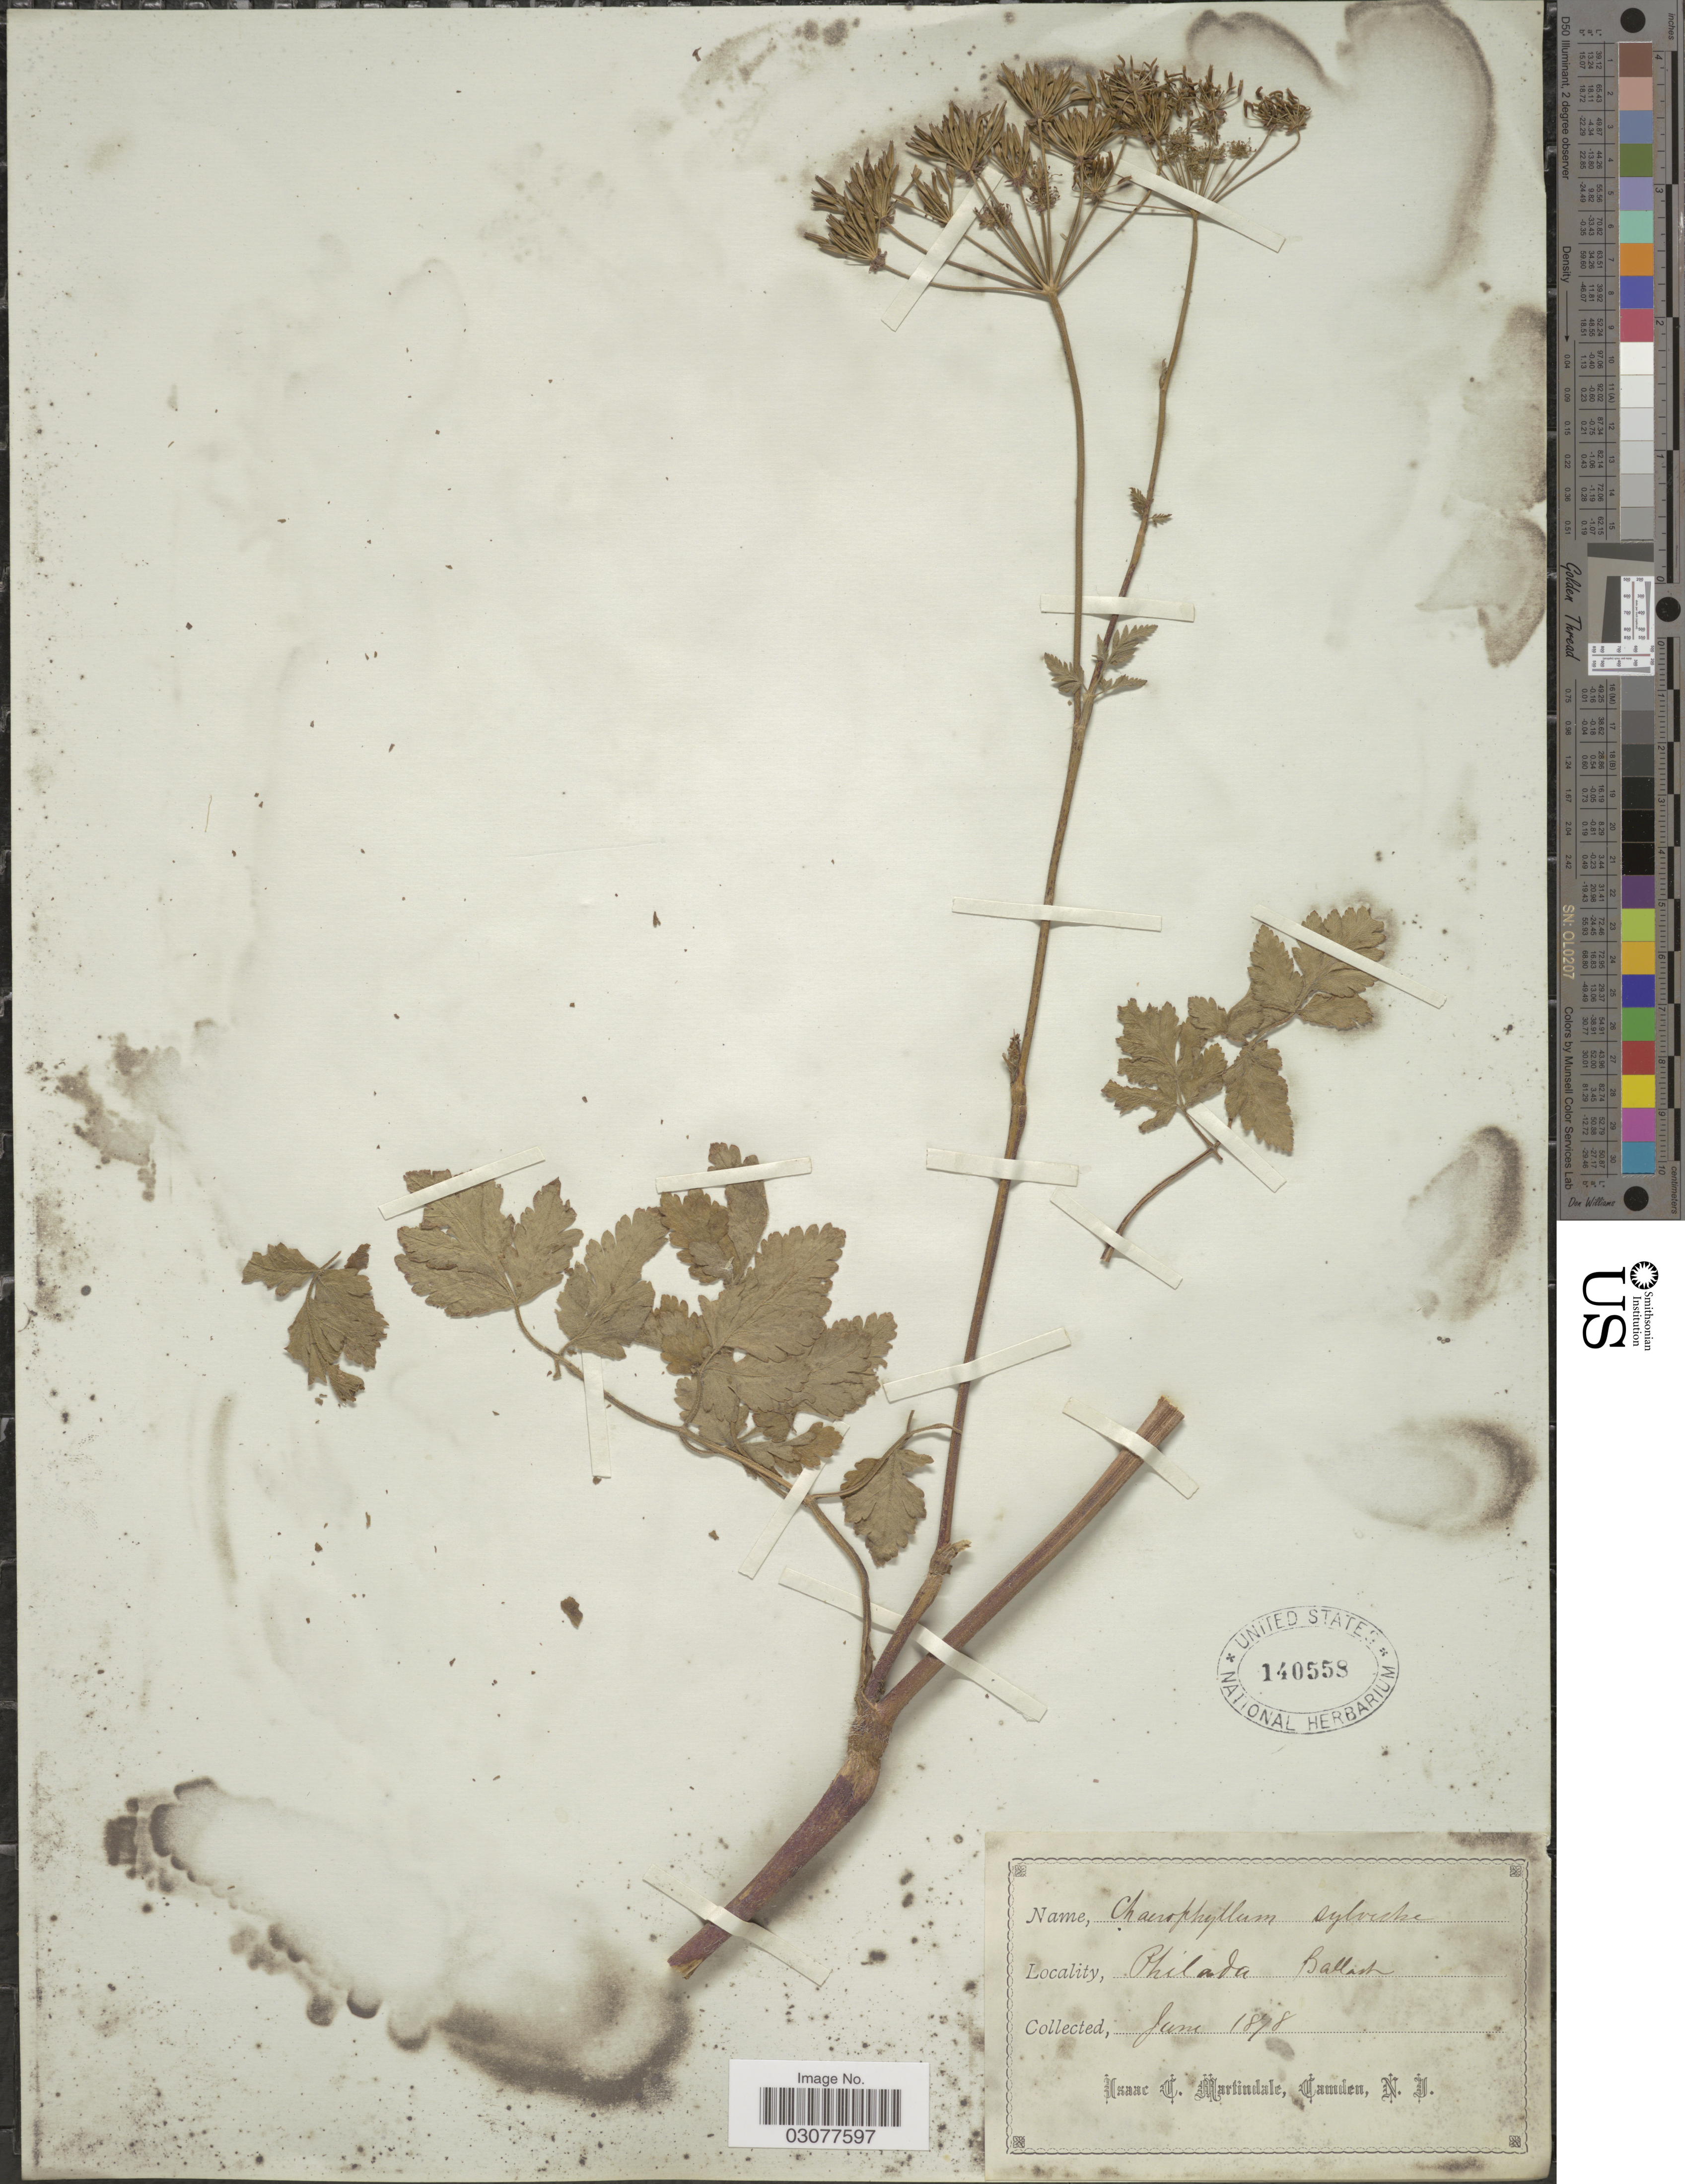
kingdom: Plantae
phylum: Tracheophyta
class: Magnoliopsida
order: Apiales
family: Apiaceae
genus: Chaerophyllum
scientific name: Chaerophyllum sp.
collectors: I. C. Martindale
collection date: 1878-06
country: United States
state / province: Pennsylvania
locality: Philada, Ballast.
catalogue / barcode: US 140558